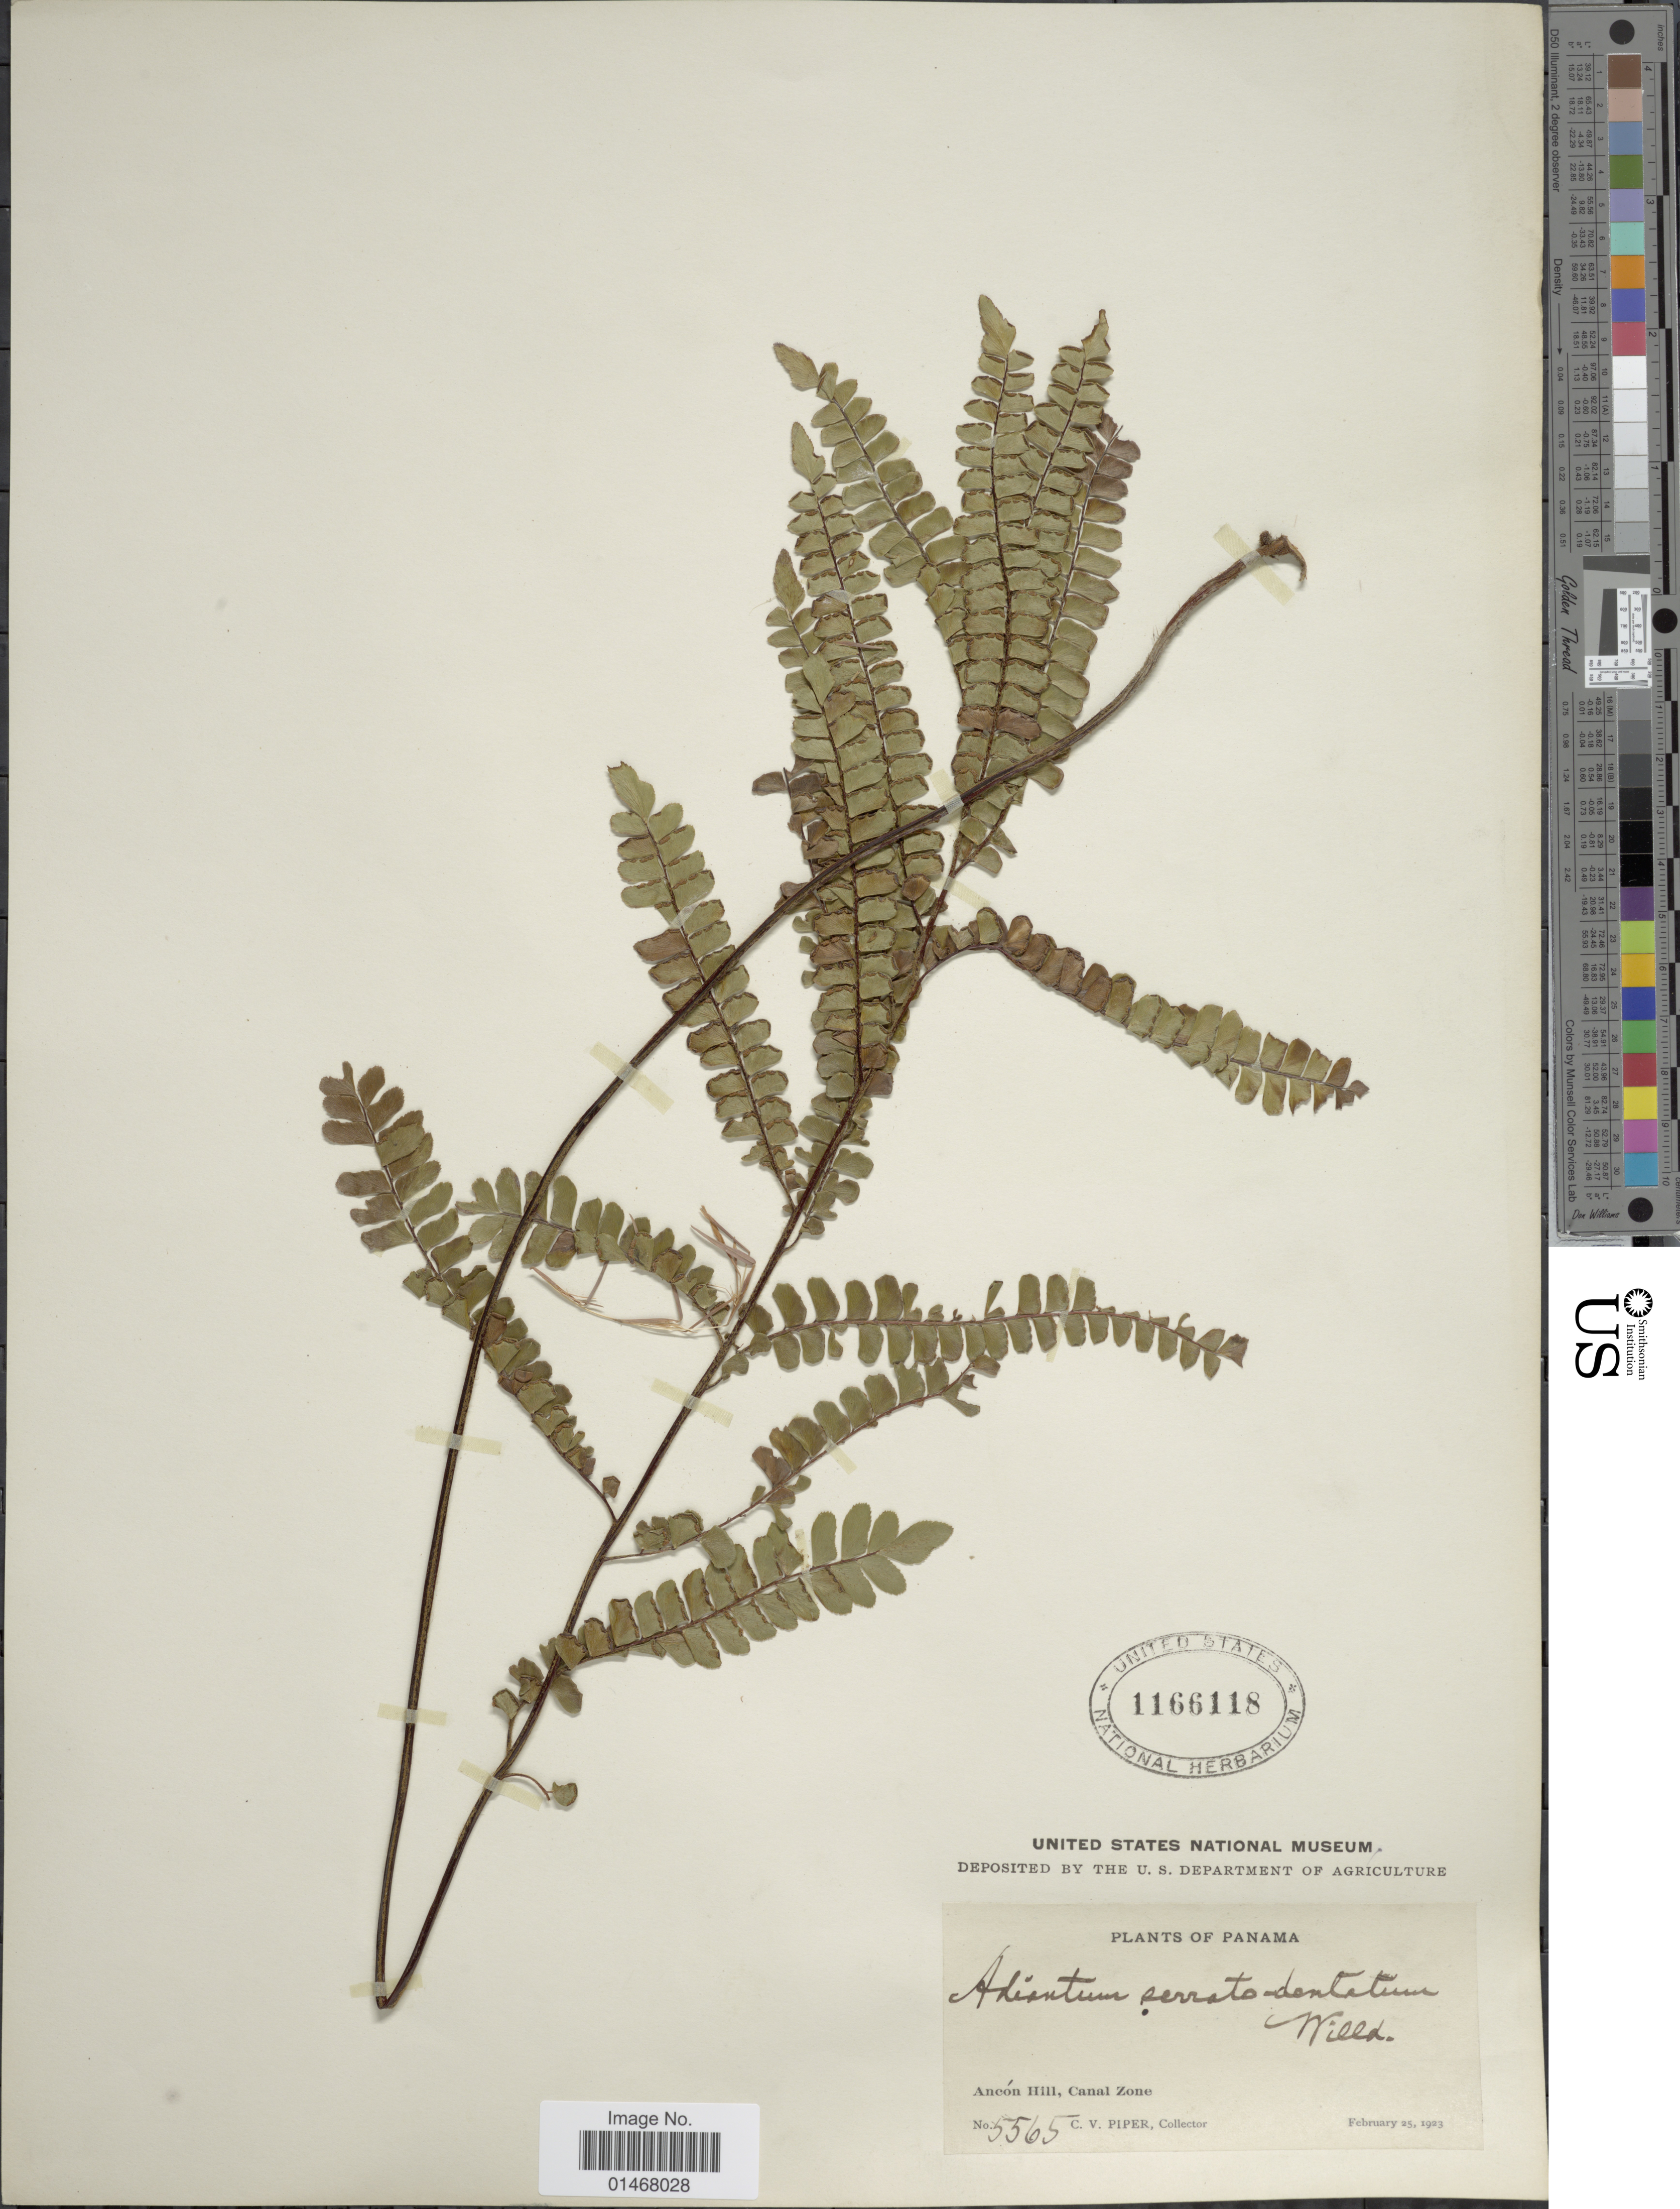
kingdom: Plantae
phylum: Tracheophyta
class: Polypodiopsida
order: Polypodiales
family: Pteridaceae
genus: Adiantum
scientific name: Adiantum serratodentatum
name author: Humb. & Bonpl. ex Willd.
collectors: C. V. Piper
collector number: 5565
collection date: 1923-02-25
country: Panama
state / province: Colón / Panamá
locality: Ancón Hill, Canal Zone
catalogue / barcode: US 1166118